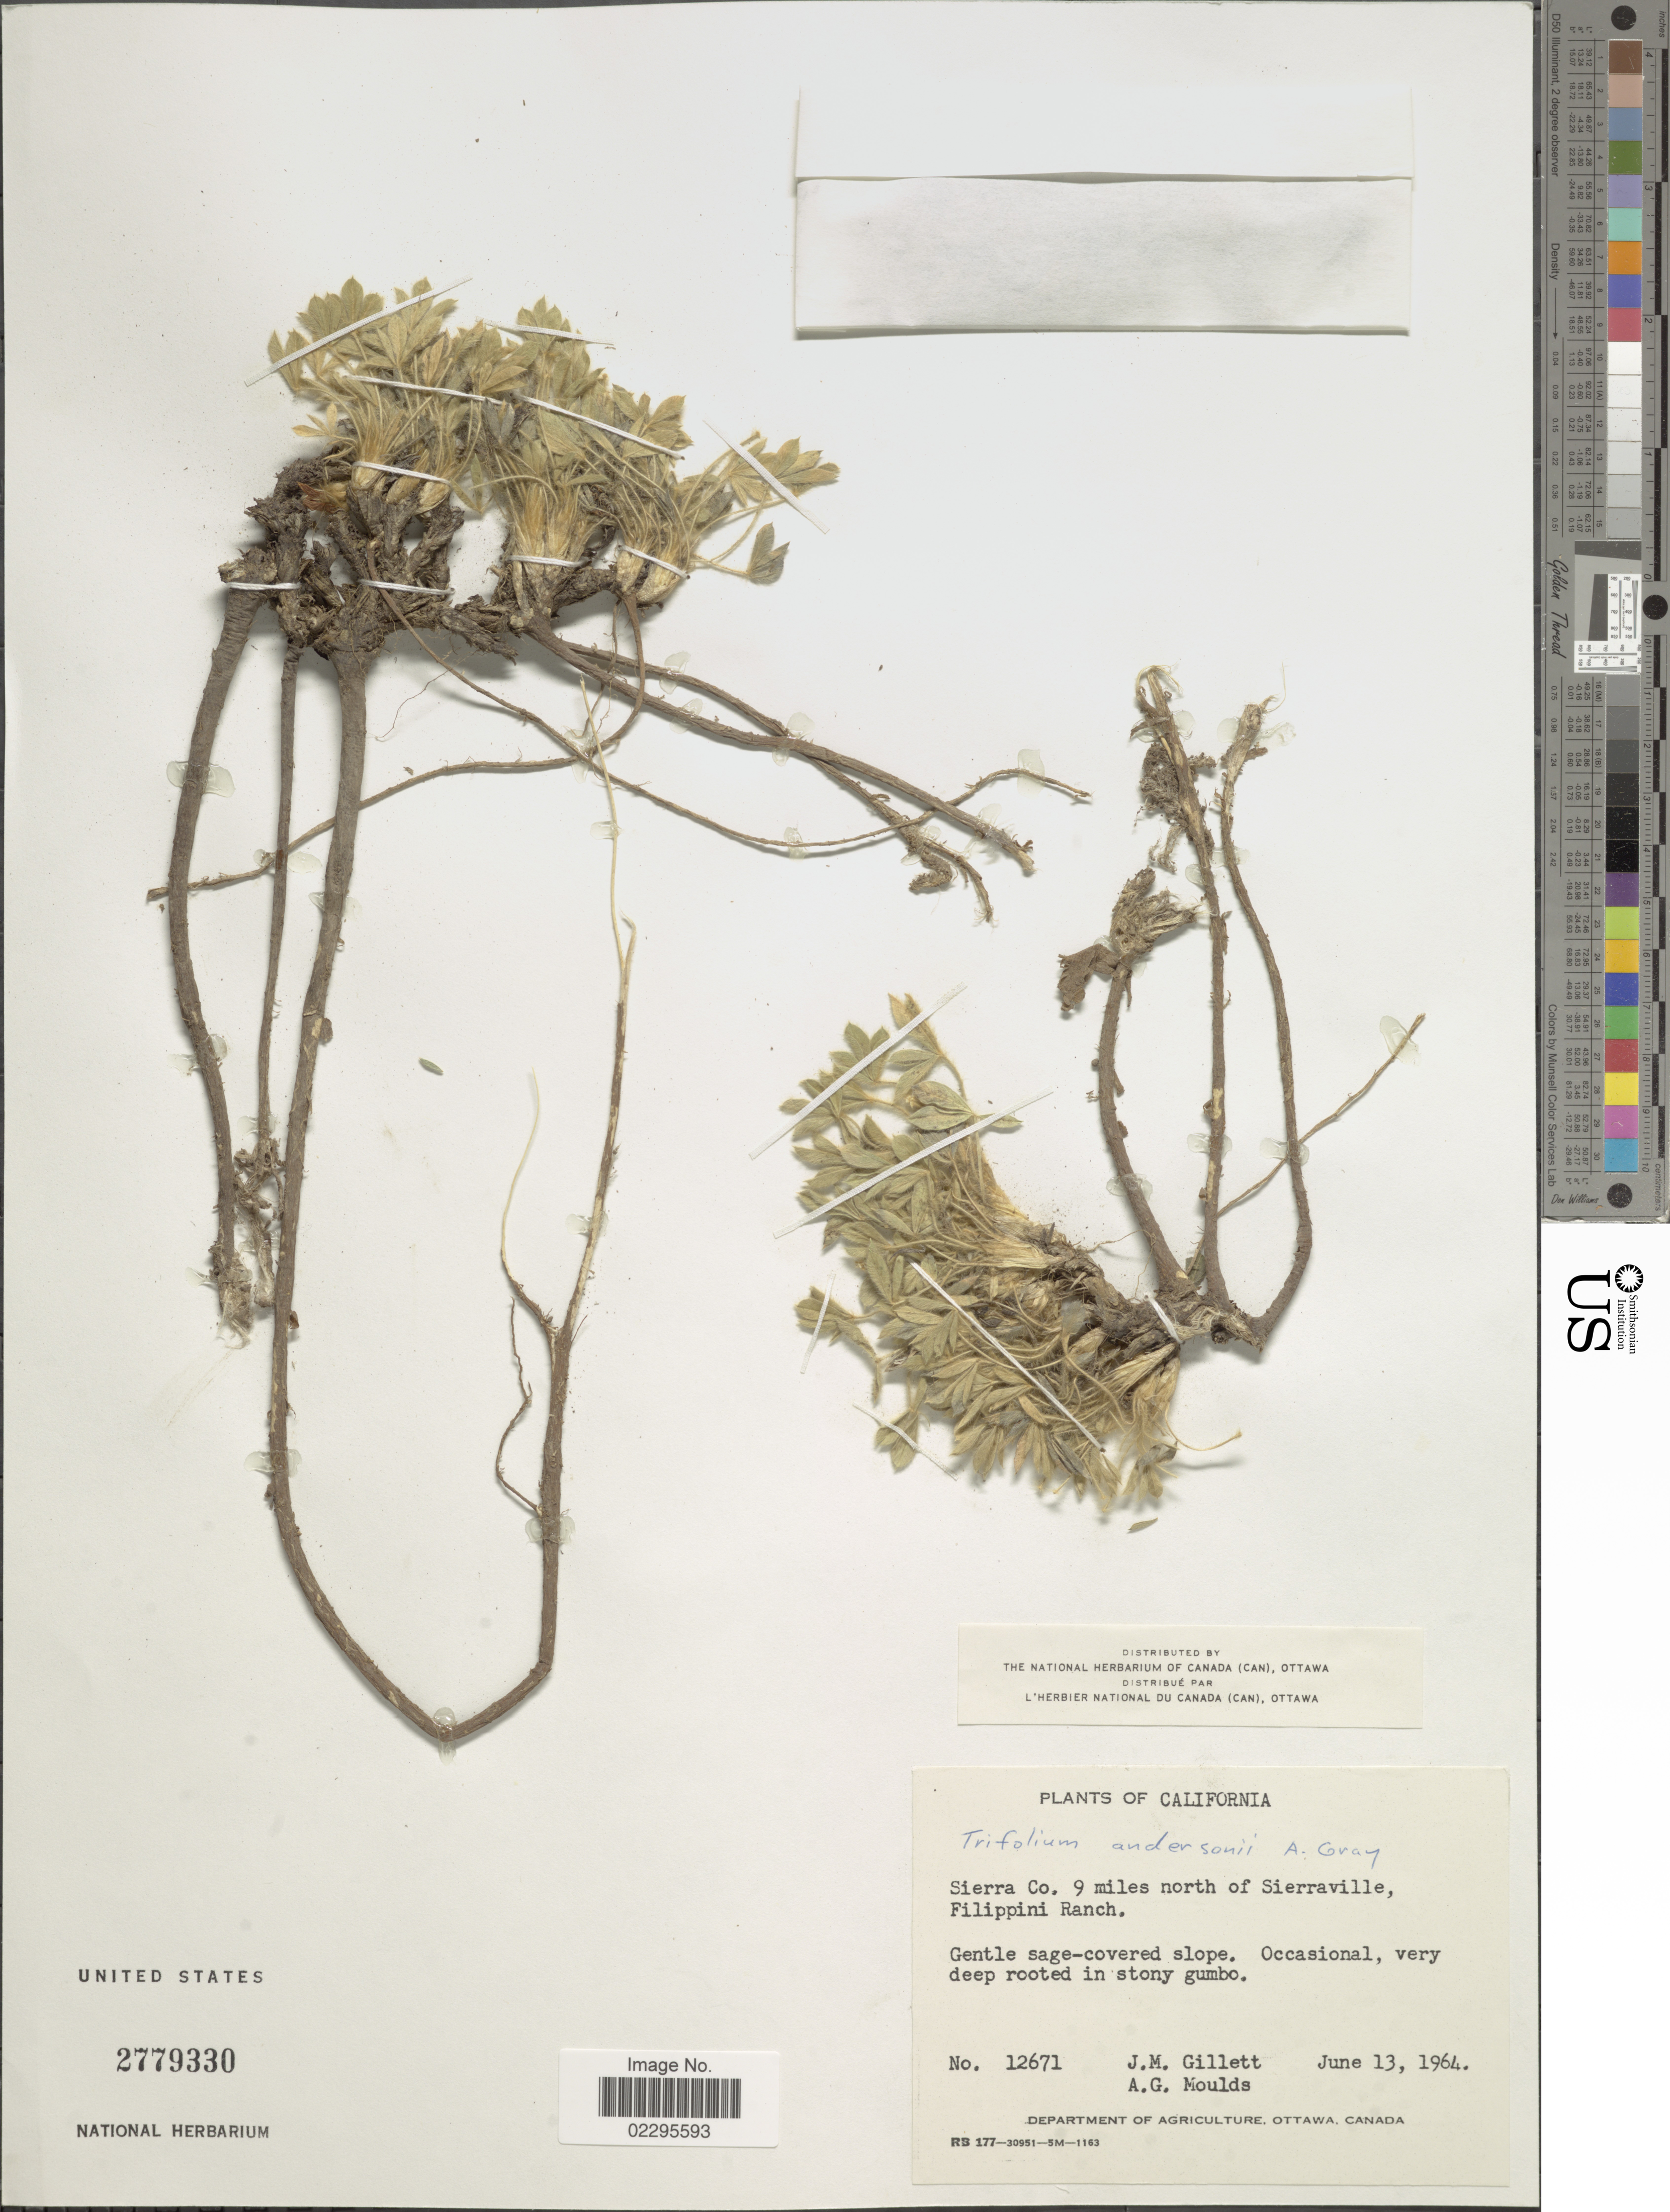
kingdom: Plantae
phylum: Tracheophyta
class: Magnoliopsida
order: Fabales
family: Fabaceae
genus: Trifolium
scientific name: Trifolium andersonii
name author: A. Gray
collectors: J. M. Gillett & A. Moulds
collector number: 12671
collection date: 1964-06-13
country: United States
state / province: California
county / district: Sierra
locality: Sierra Co. 9 miles north of Sierraville, Filippini Ranch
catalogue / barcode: US 2779330